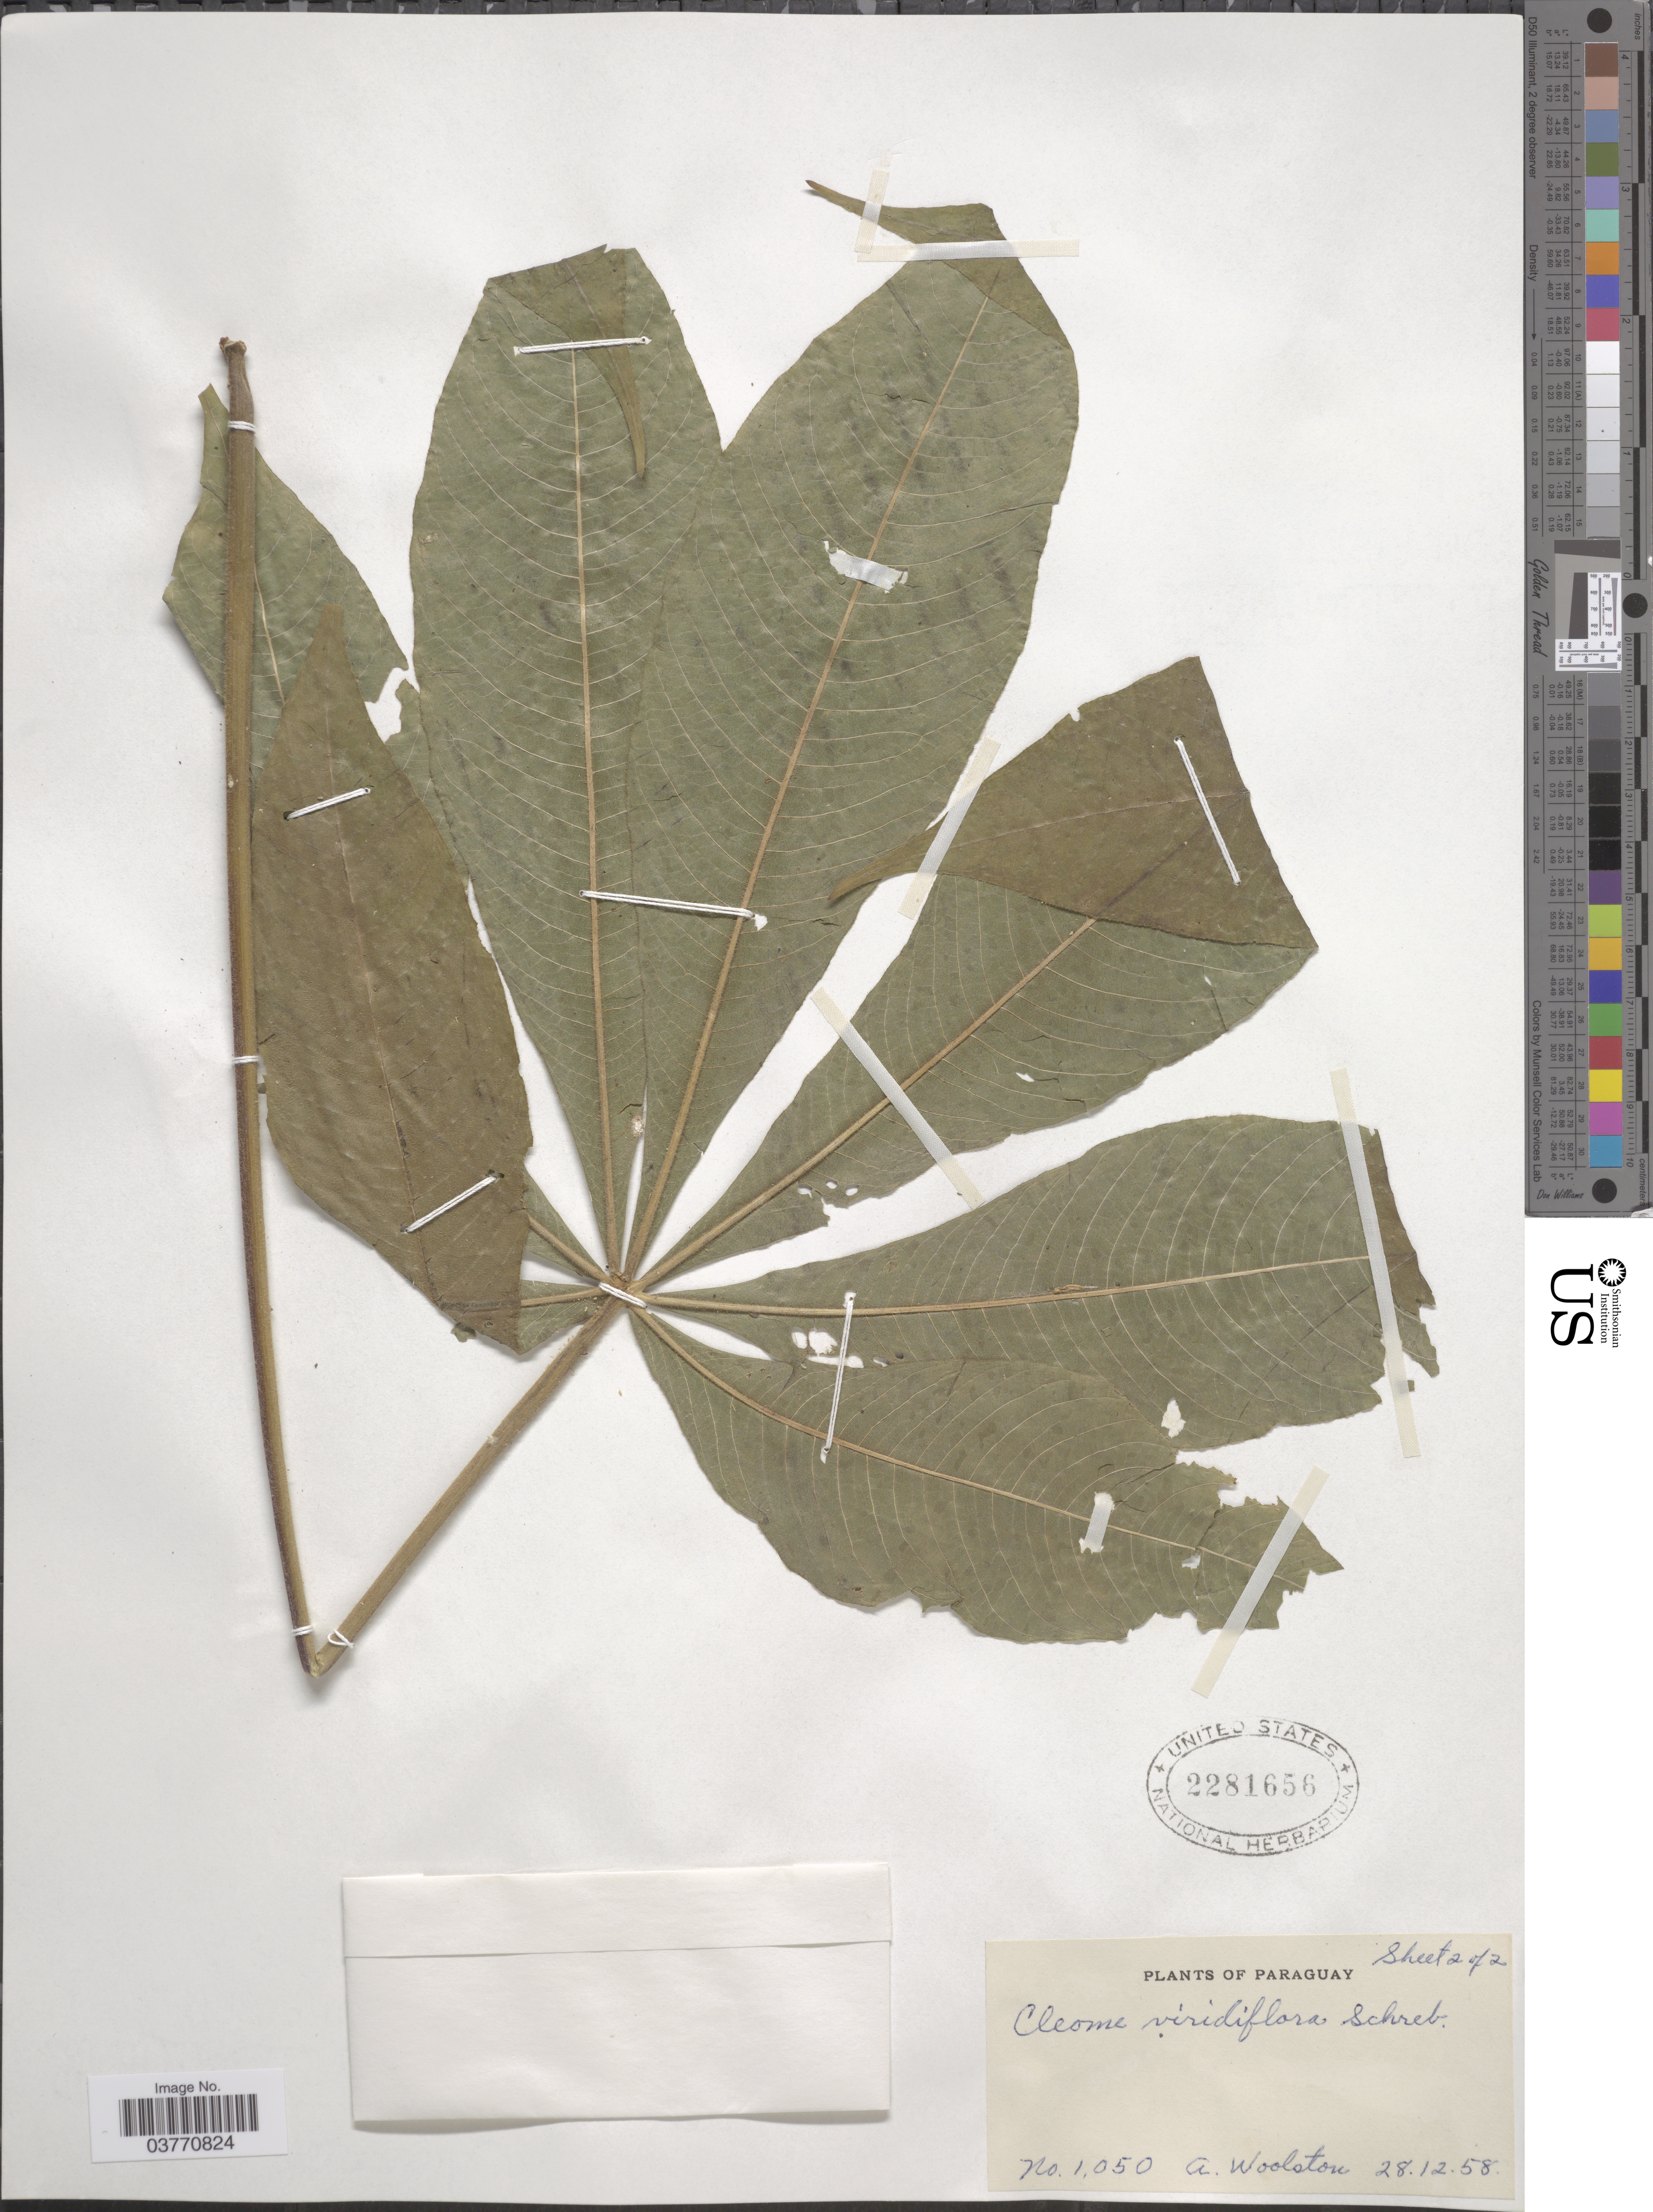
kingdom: Plantae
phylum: Tracheophyta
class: Magnoliopsida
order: Brassicales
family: Cleomaceae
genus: Melidiscus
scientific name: Melidiscus gigantea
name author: (L.) Raf.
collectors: A. Woolston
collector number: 1050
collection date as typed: Transcribed d/m/y: 28/12/58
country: Paraguay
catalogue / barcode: US 2281656